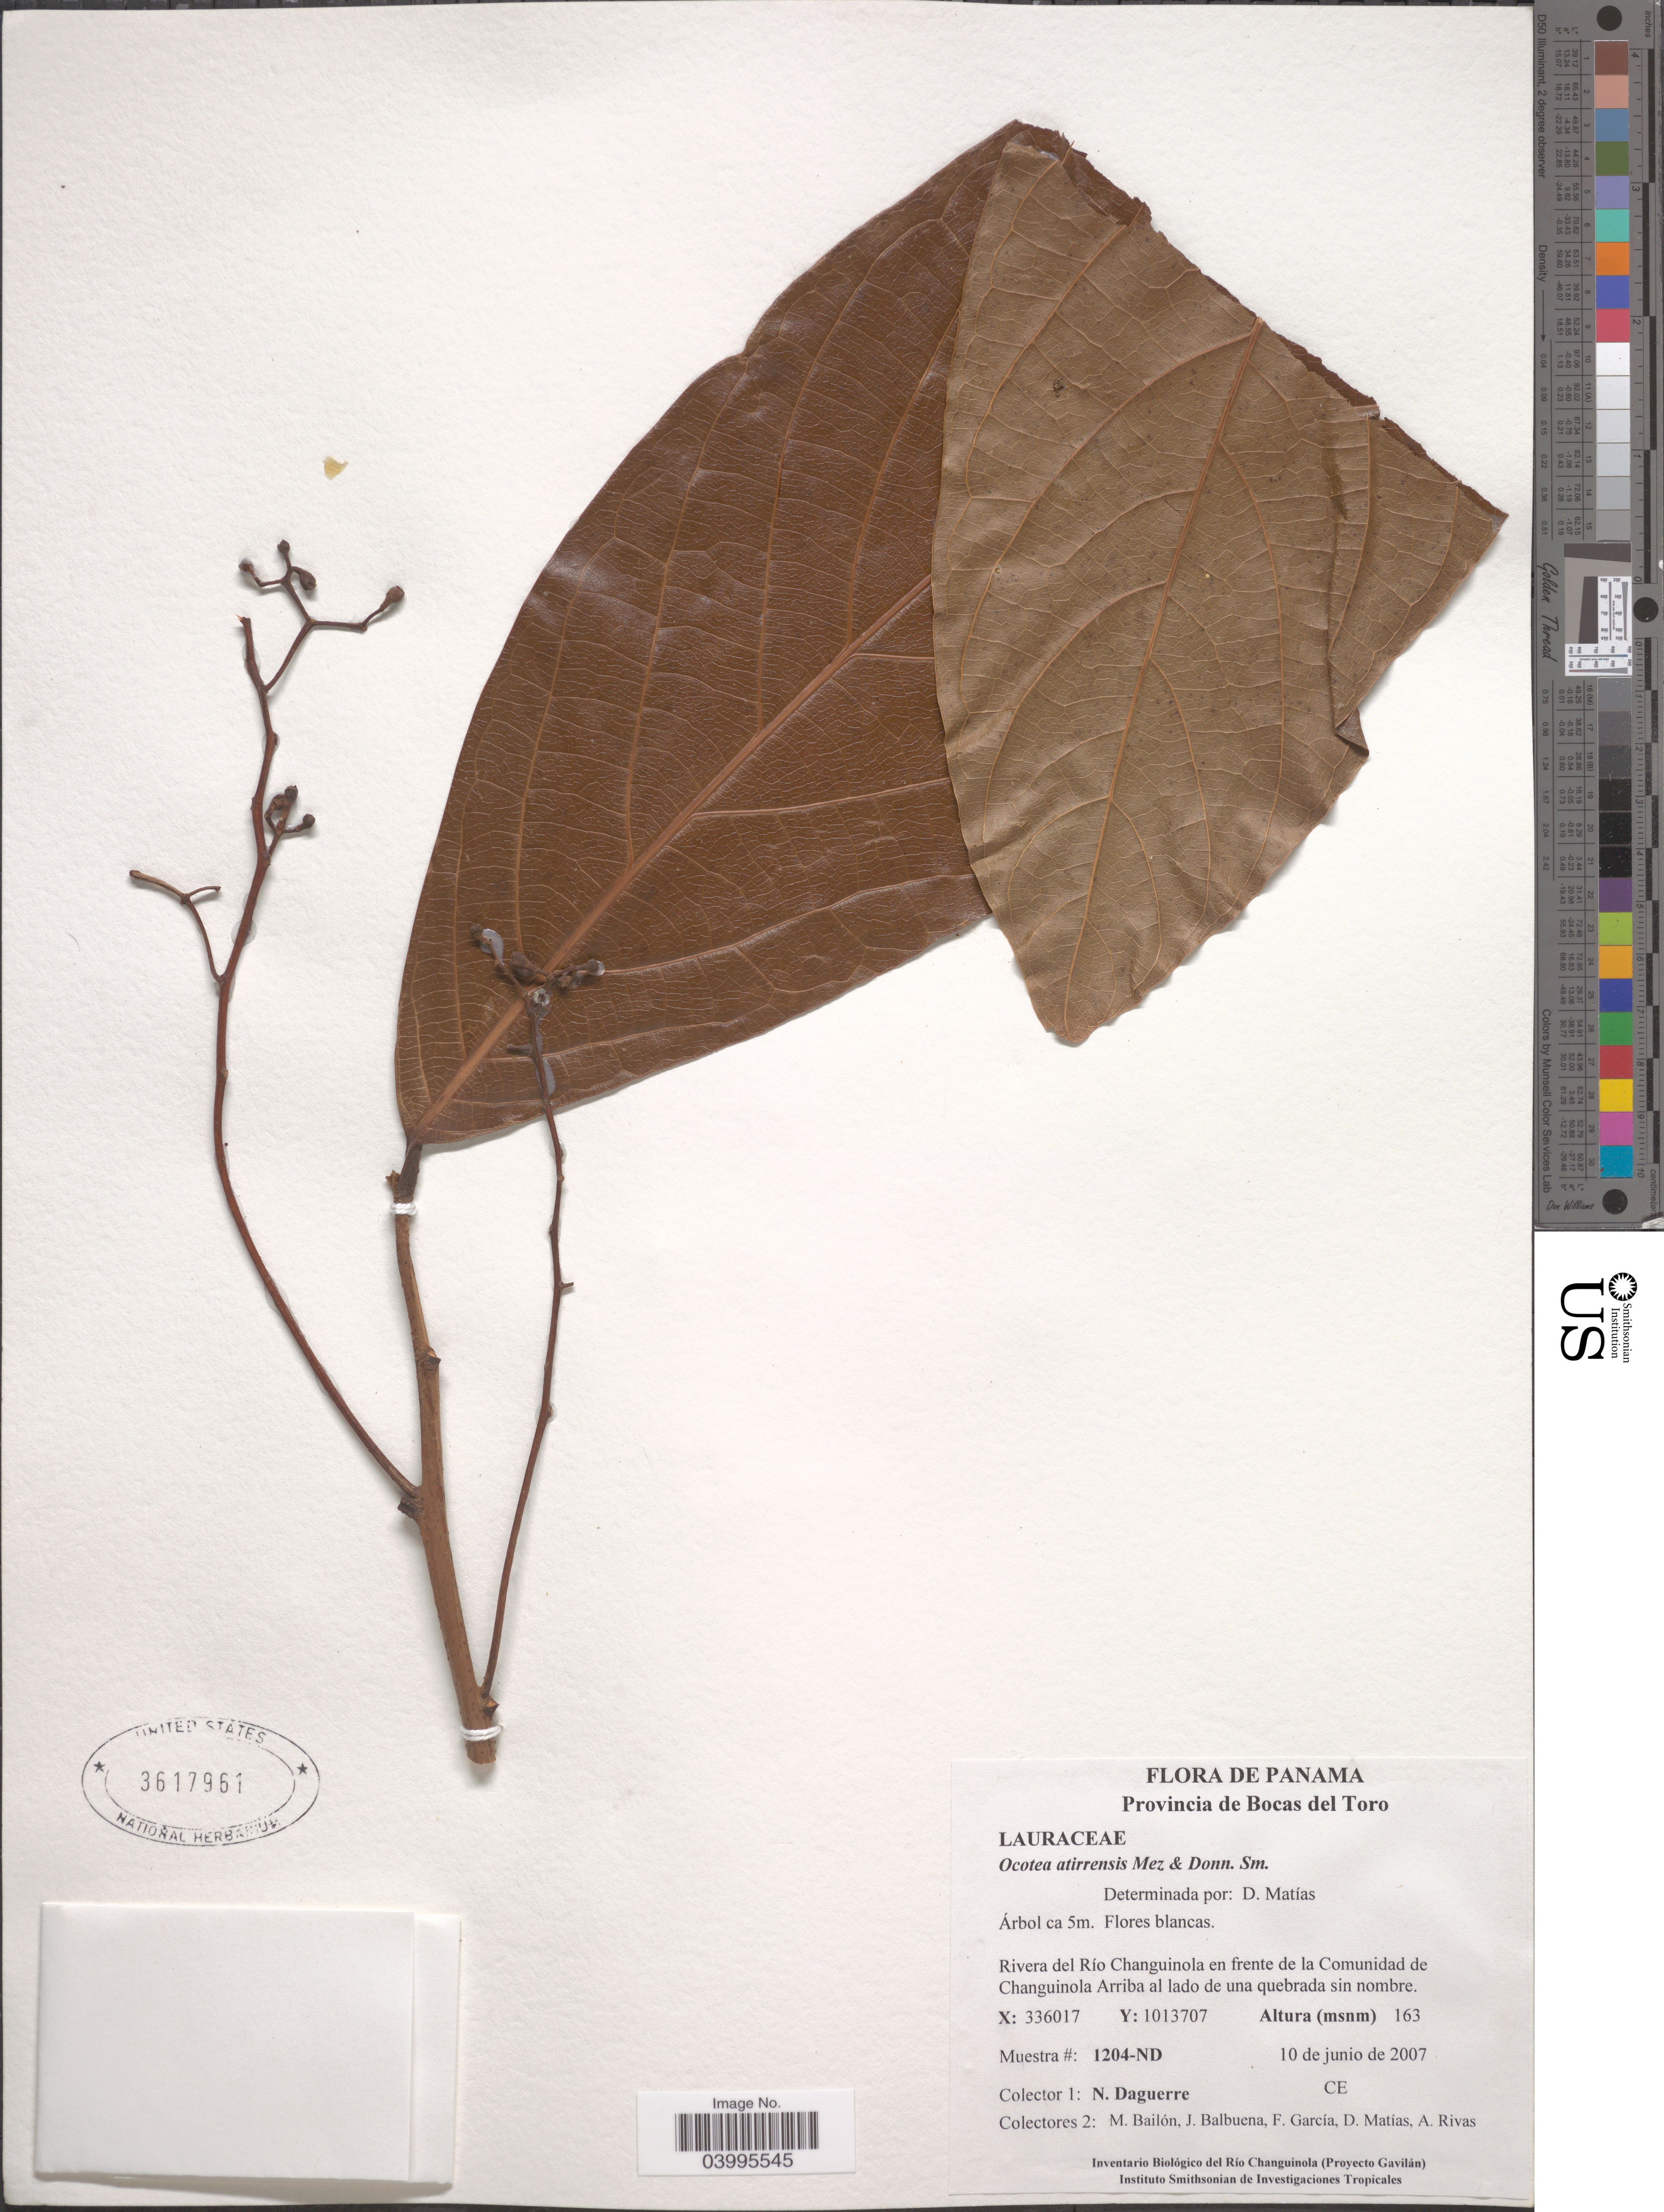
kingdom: Plantae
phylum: Tracheophyta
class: Magnoliopsida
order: Laurales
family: Lauraceae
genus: Ocotea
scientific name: Ocotea atirrensis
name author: Mez & Donn. Sm.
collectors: N. Daguerre, M. Bailón, J. Balbuena, F. Garcia & et al.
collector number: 1204-ND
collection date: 2007-06-10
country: Panama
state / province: Bocas del Toro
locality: Rivera del Río Changuinola en frente de la Comunidad de Changuinola Arriba al lado de una quebrada sin nombre. X: 336017 [unsure placement] Y:1013707 [unsure placement].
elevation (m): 163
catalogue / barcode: US 3617961